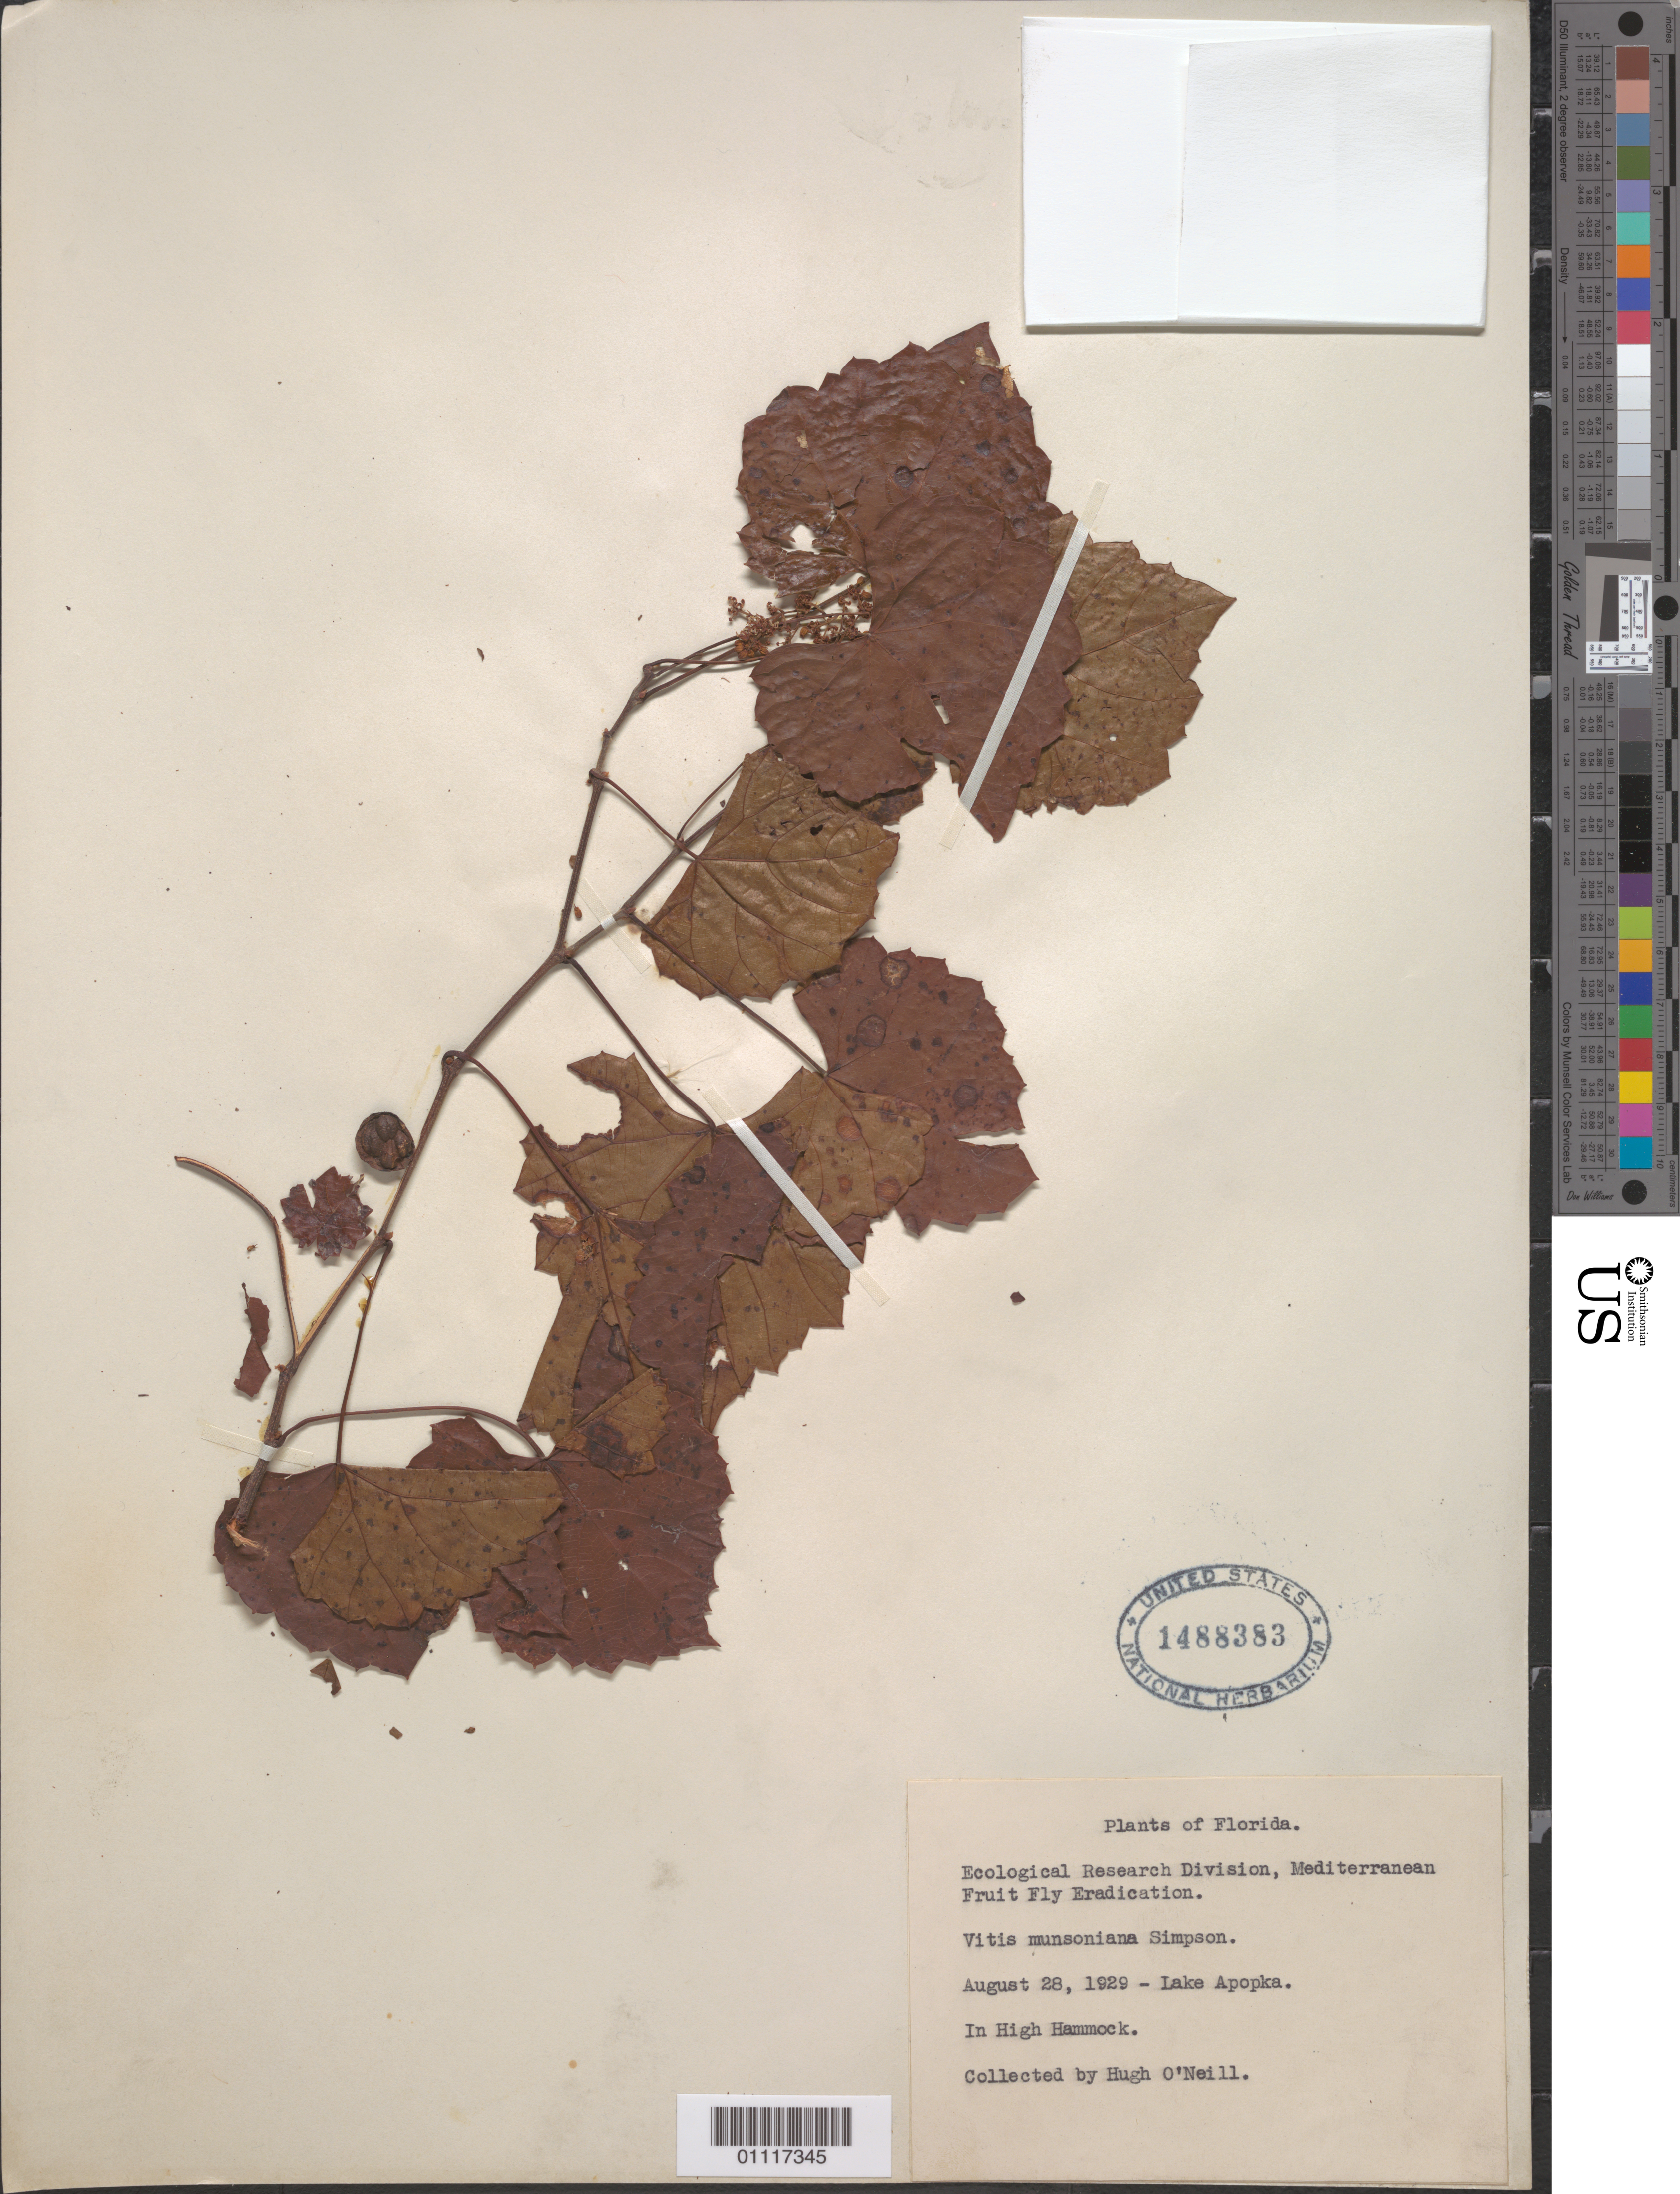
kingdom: Plantae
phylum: Tracheophyta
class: Magnoliopsida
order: Vitales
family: Vitaceae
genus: Vitis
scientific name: Vitis munsoniana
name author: J.H. Simpson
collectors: H. O'Neill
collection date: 1929-08-28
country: United States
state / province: Florida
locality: Lake Apopka, in High Hammock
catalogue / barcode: US 1488383